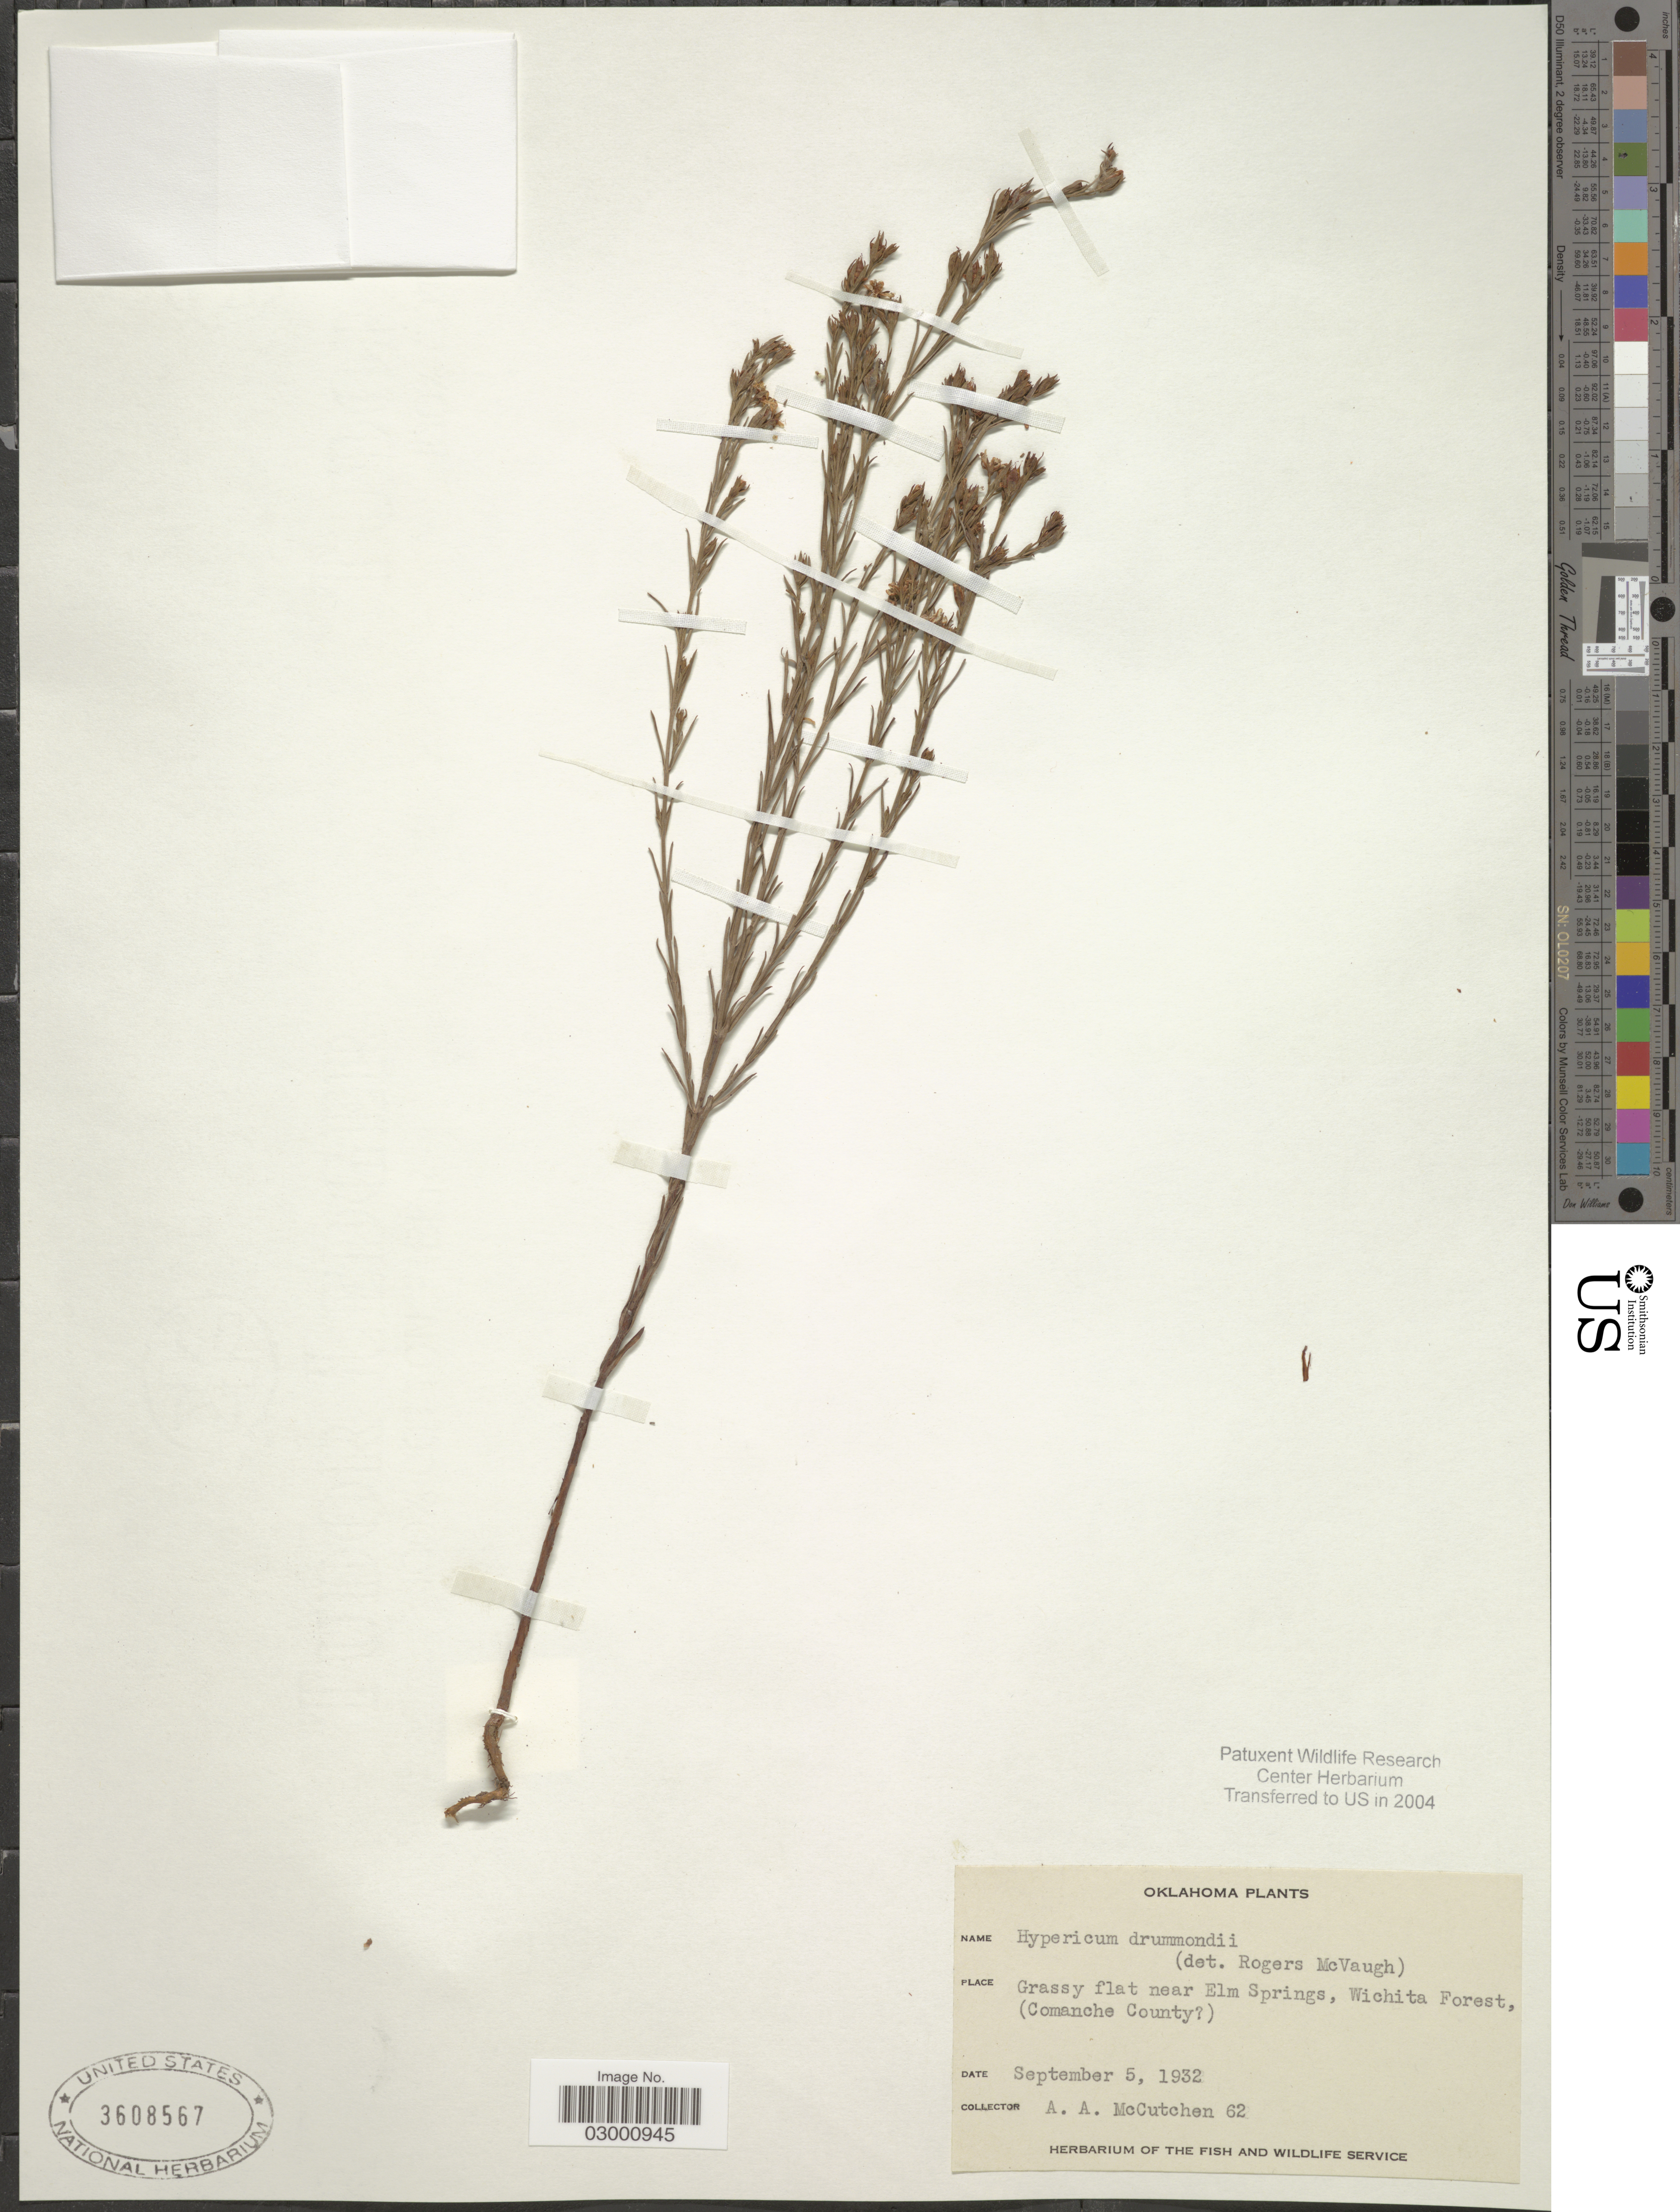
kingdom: Plantae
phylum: Tracheophyta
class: Magnoliopsida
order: Malpighiales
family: Hypericaceae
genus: Hypericum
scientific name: Hypericum drummondii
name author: (Grev. & Hook.) Torr. & A. Gray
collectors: A. McCutchen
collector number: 62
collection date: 1932-09-05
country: United States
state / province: Oklahoma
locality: Grassy flat near Elm Springs, Wichita Forest, (Comanche County [unsure placement]).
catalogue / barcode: US 3608567